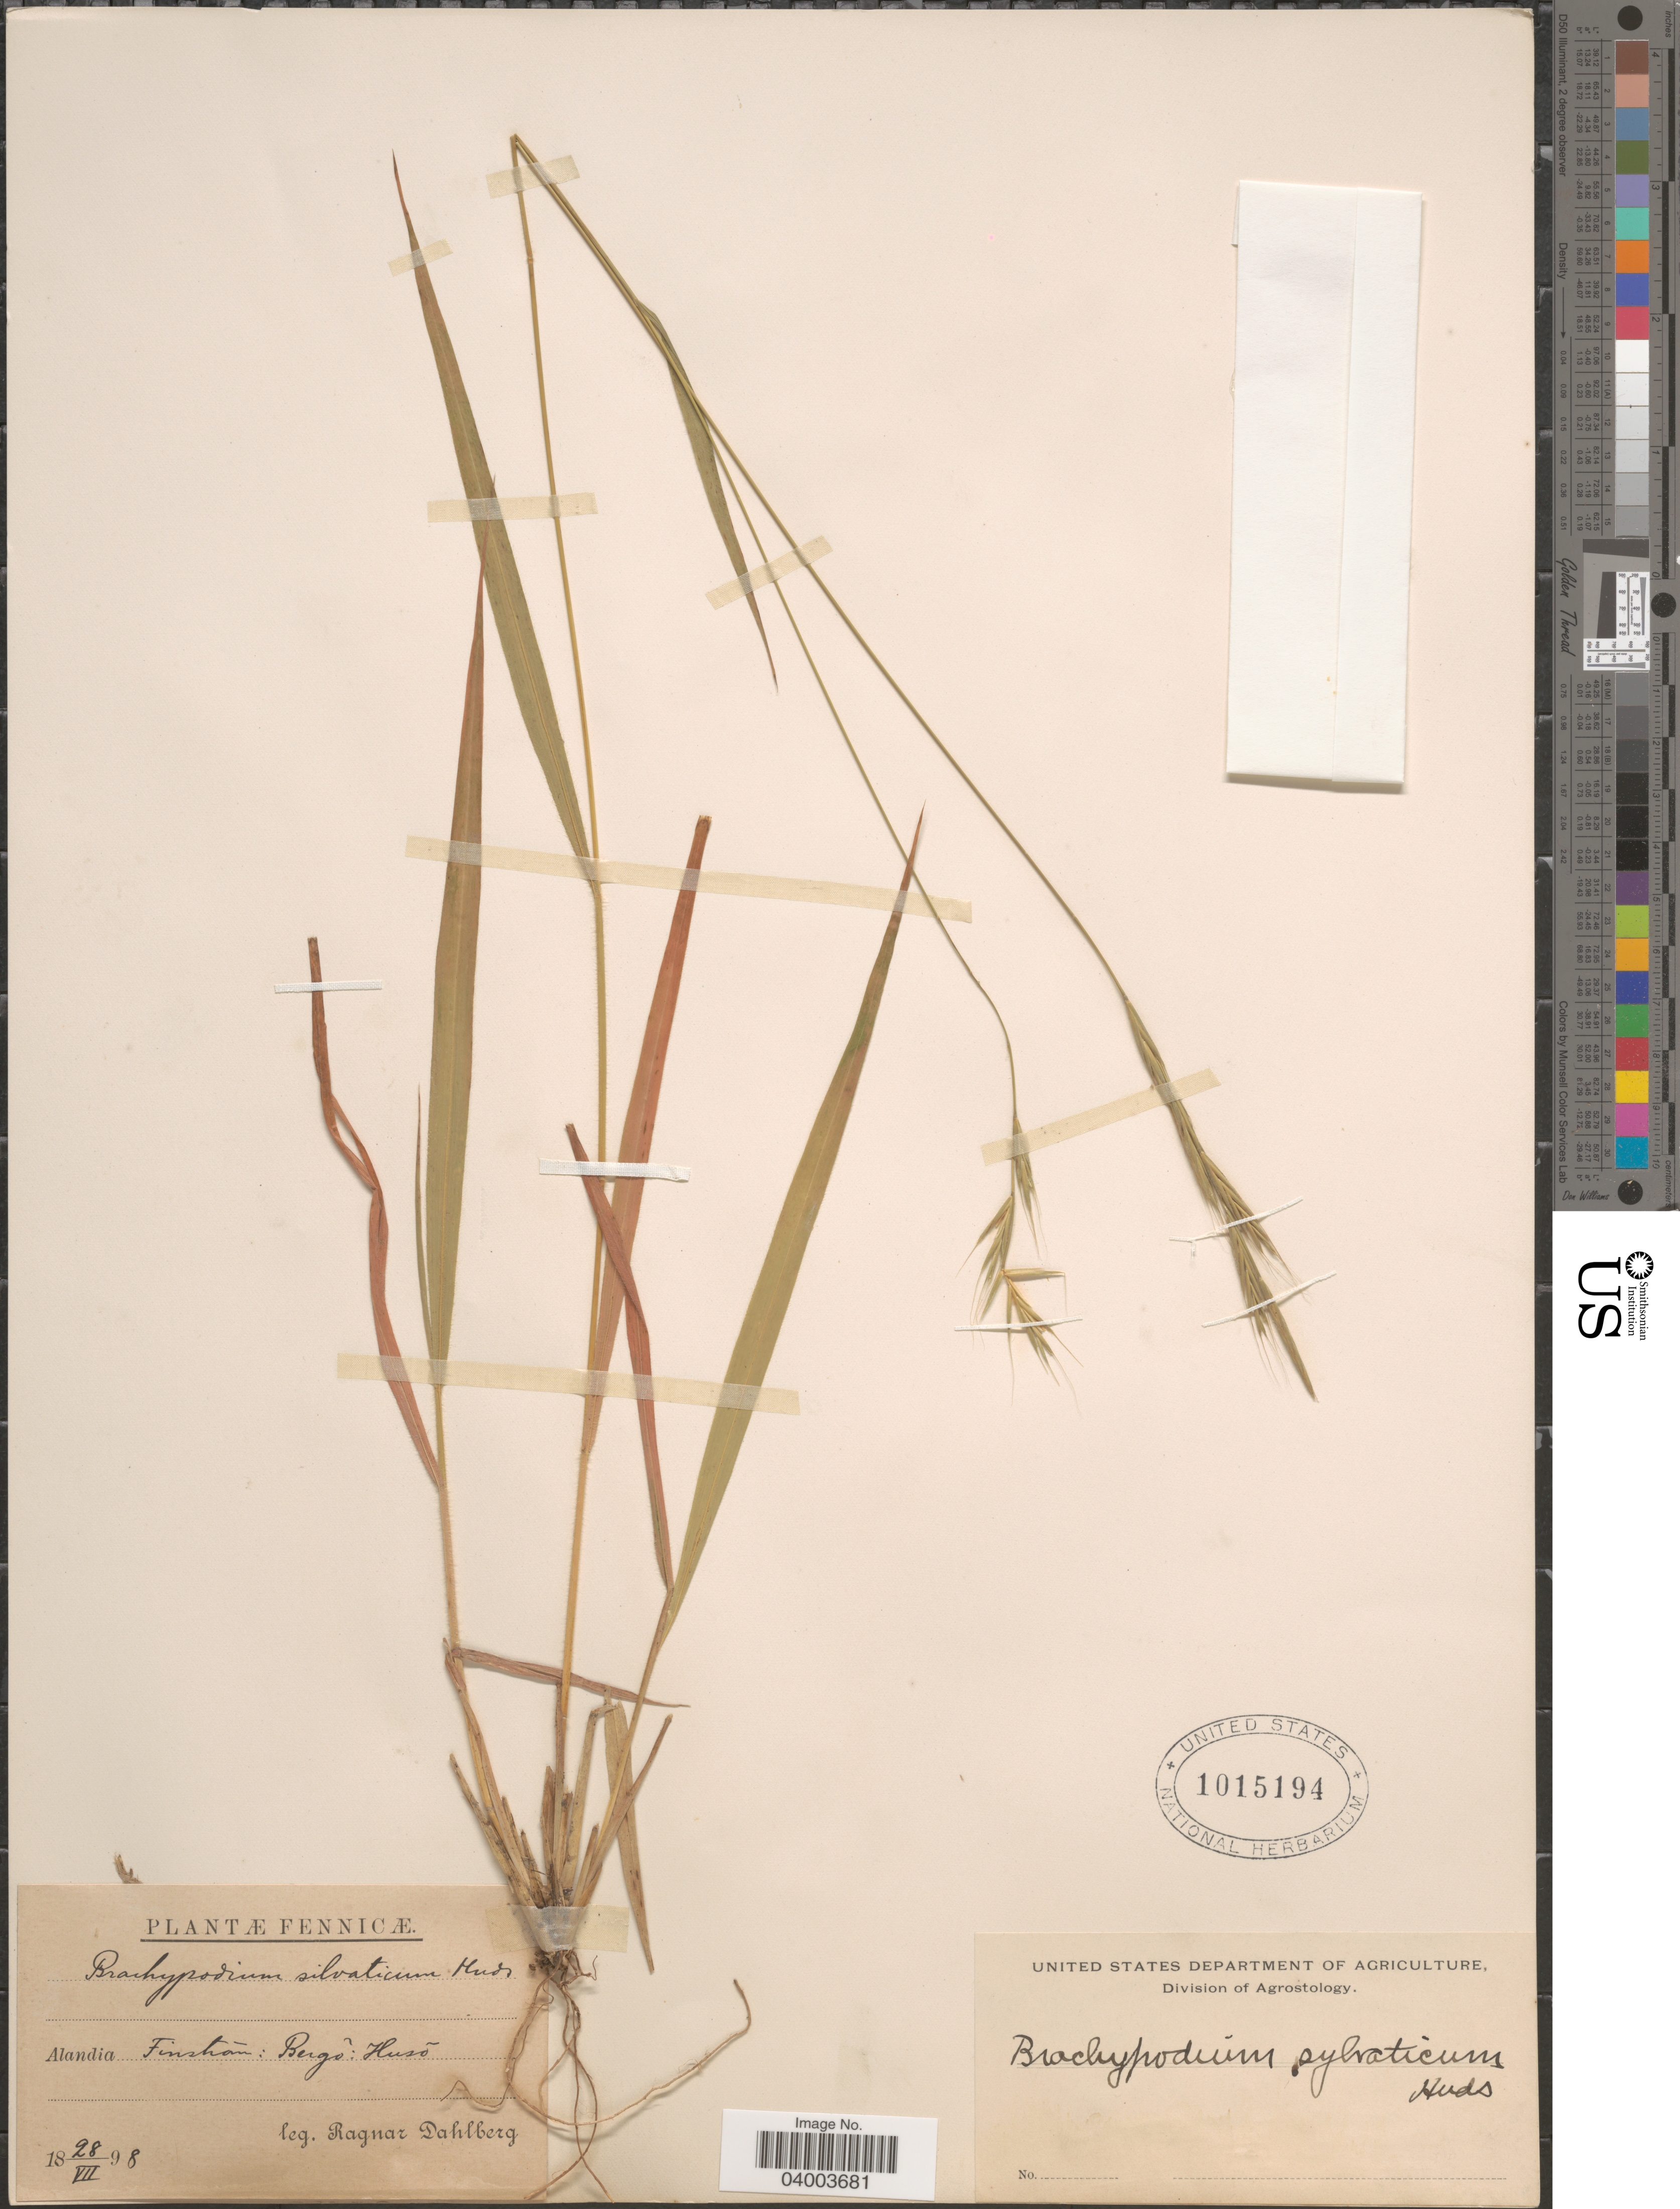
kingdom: Plantae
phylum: Tracheophyta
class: Liliopsida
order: Poales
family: Poaceae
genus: Brachypodium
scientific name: Brachypodium sylvaticum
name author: (Huds.) P. Beauv.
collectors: R. Dahlberg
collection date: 1898-07-28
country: Finland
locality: Fennicæ. Alandia Finshan: Bergõ: Husõ.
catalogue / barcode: US 1015194